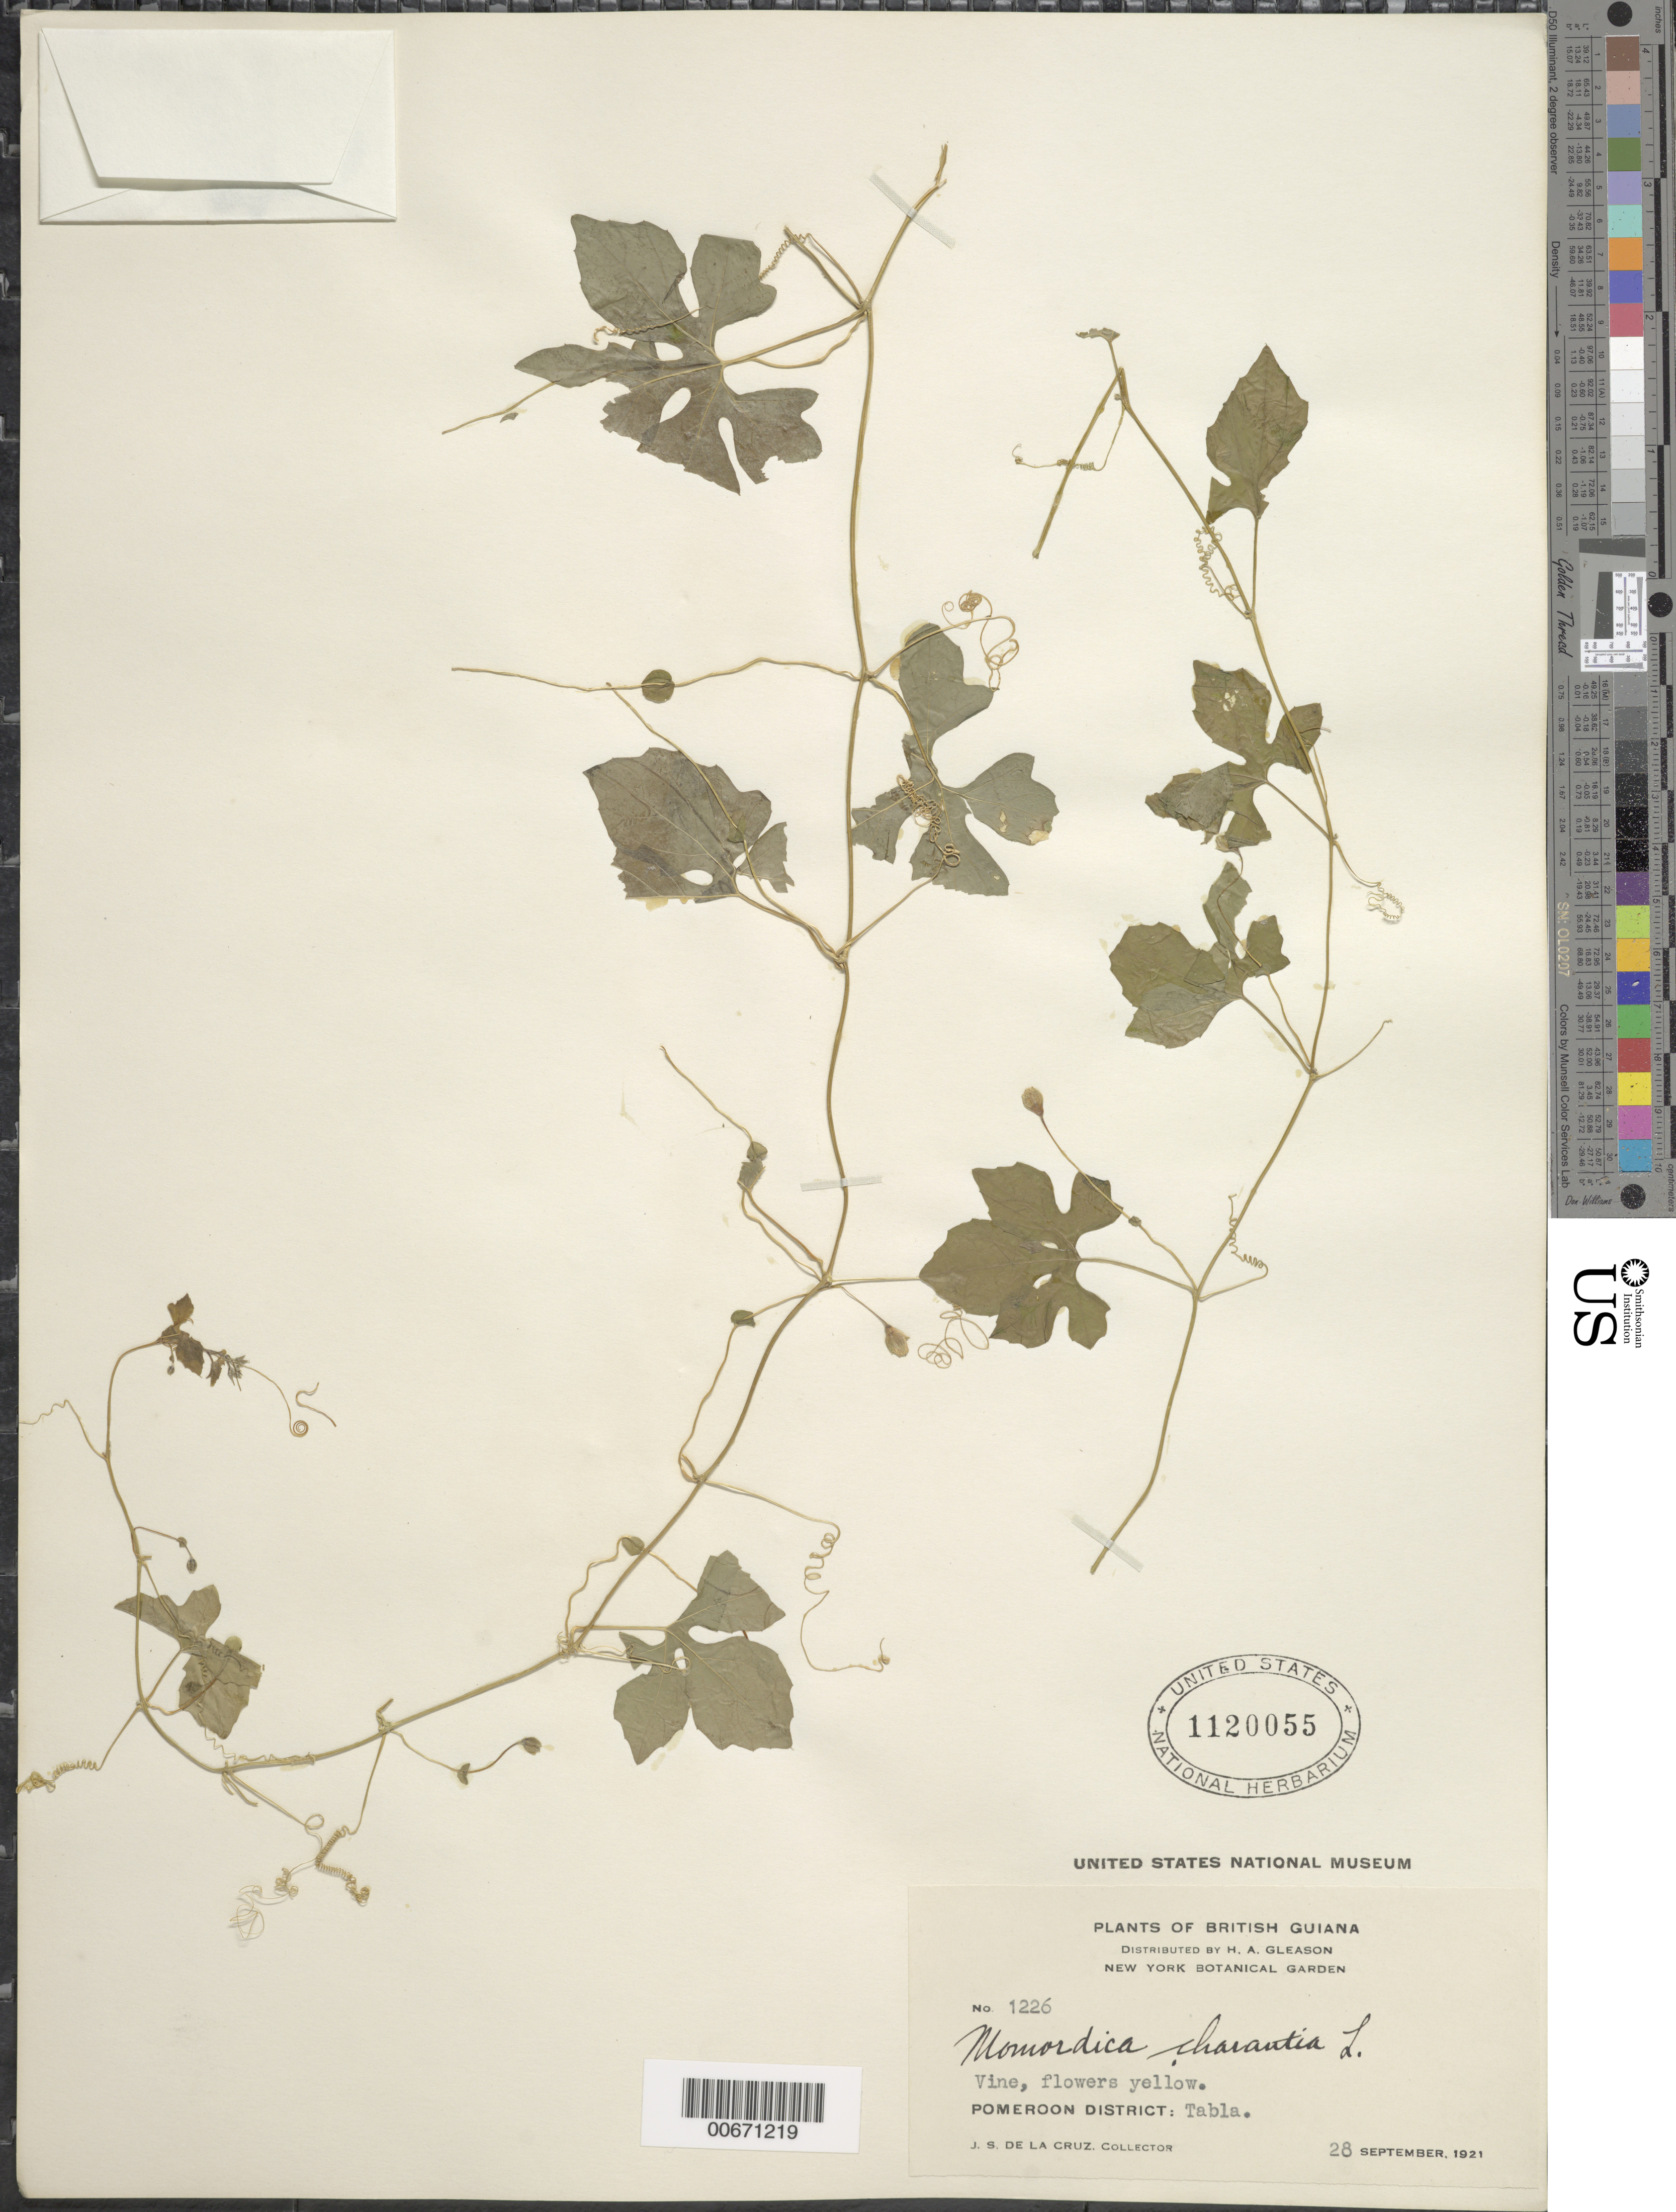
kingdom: Plantae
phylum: Tracheophyta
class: Magnoliopsida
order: Cucurbitales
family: Cucurbitaceae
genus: Momordica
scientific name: Momordica charantia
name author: L.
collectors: J. S. de la Cruz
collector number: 1226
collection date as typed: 28-Sep-21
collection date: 1921-09-28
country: Guyana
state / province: Barima-Waini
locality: Tabla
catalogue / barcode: US 1120055